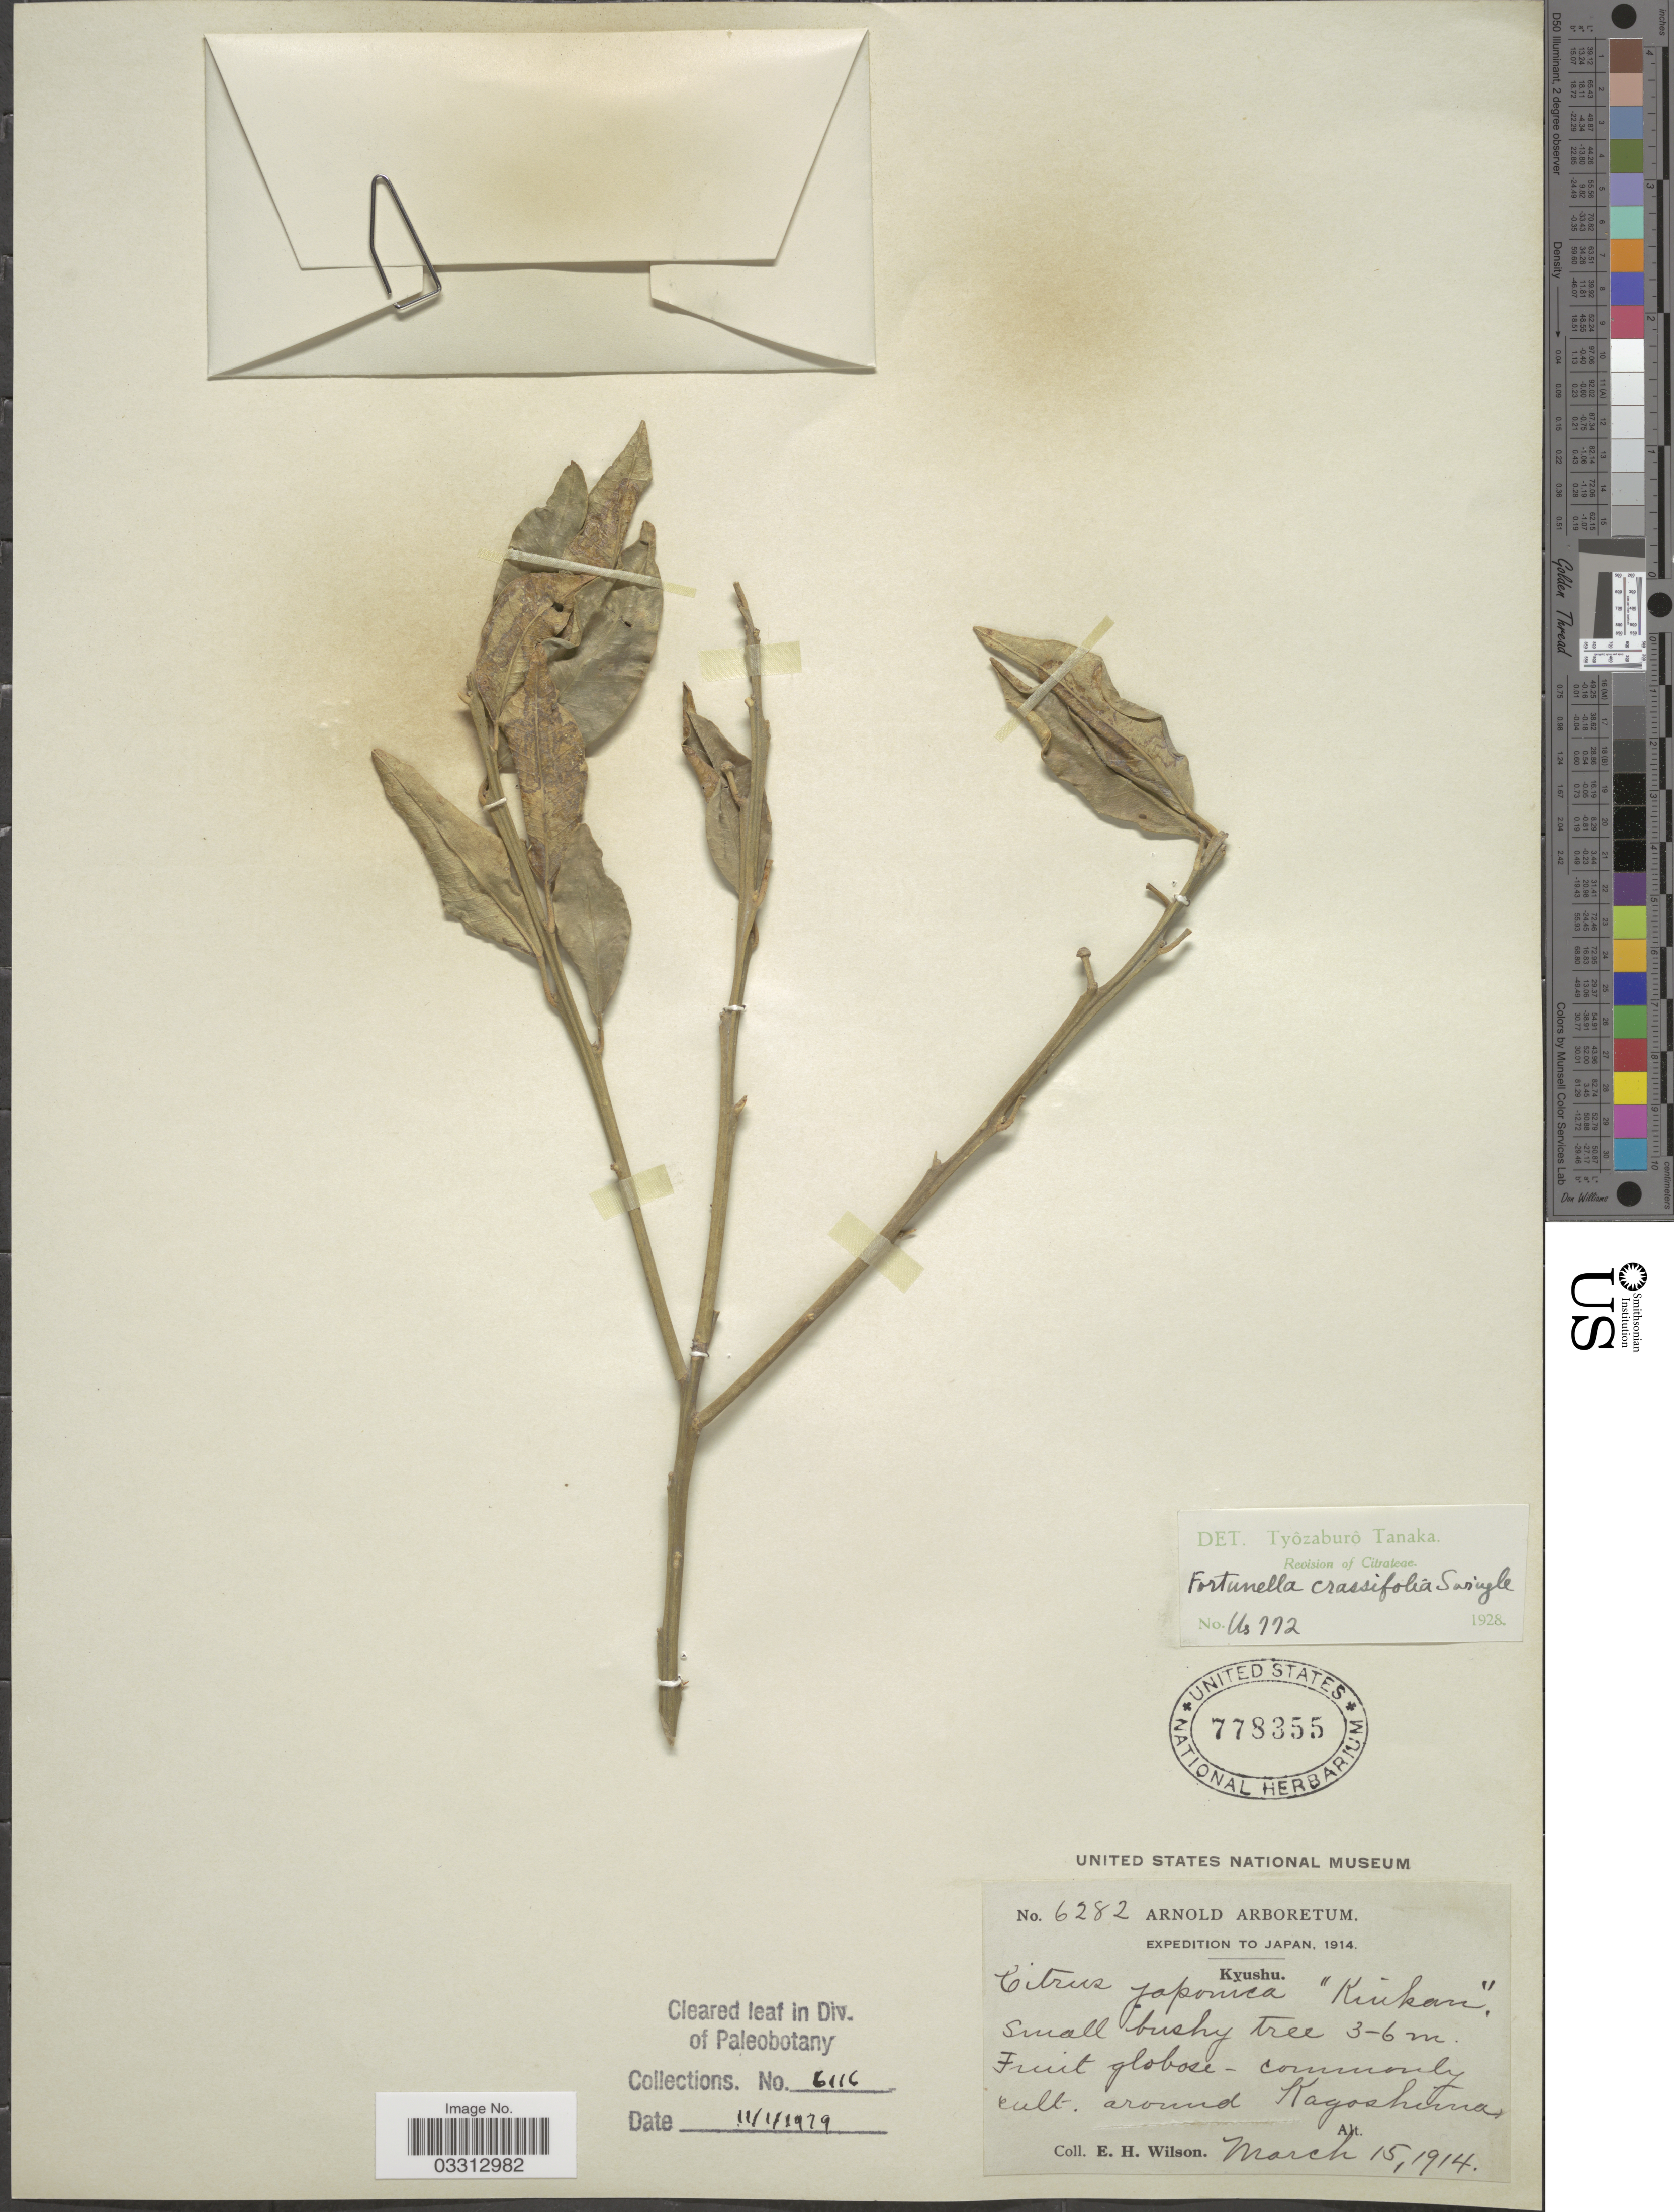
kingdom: Plantae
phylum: Tracheophyta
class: Magnoliopsida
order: Sapindales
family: Rutaceae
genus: Citrus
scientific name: Citrus japonica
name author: Thunb.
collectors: E. Wilson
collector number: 6282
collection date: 1914-03-15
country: Japan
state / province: Kagosima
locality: Kyushu. Around Kagoshima.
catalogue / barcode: US 778355